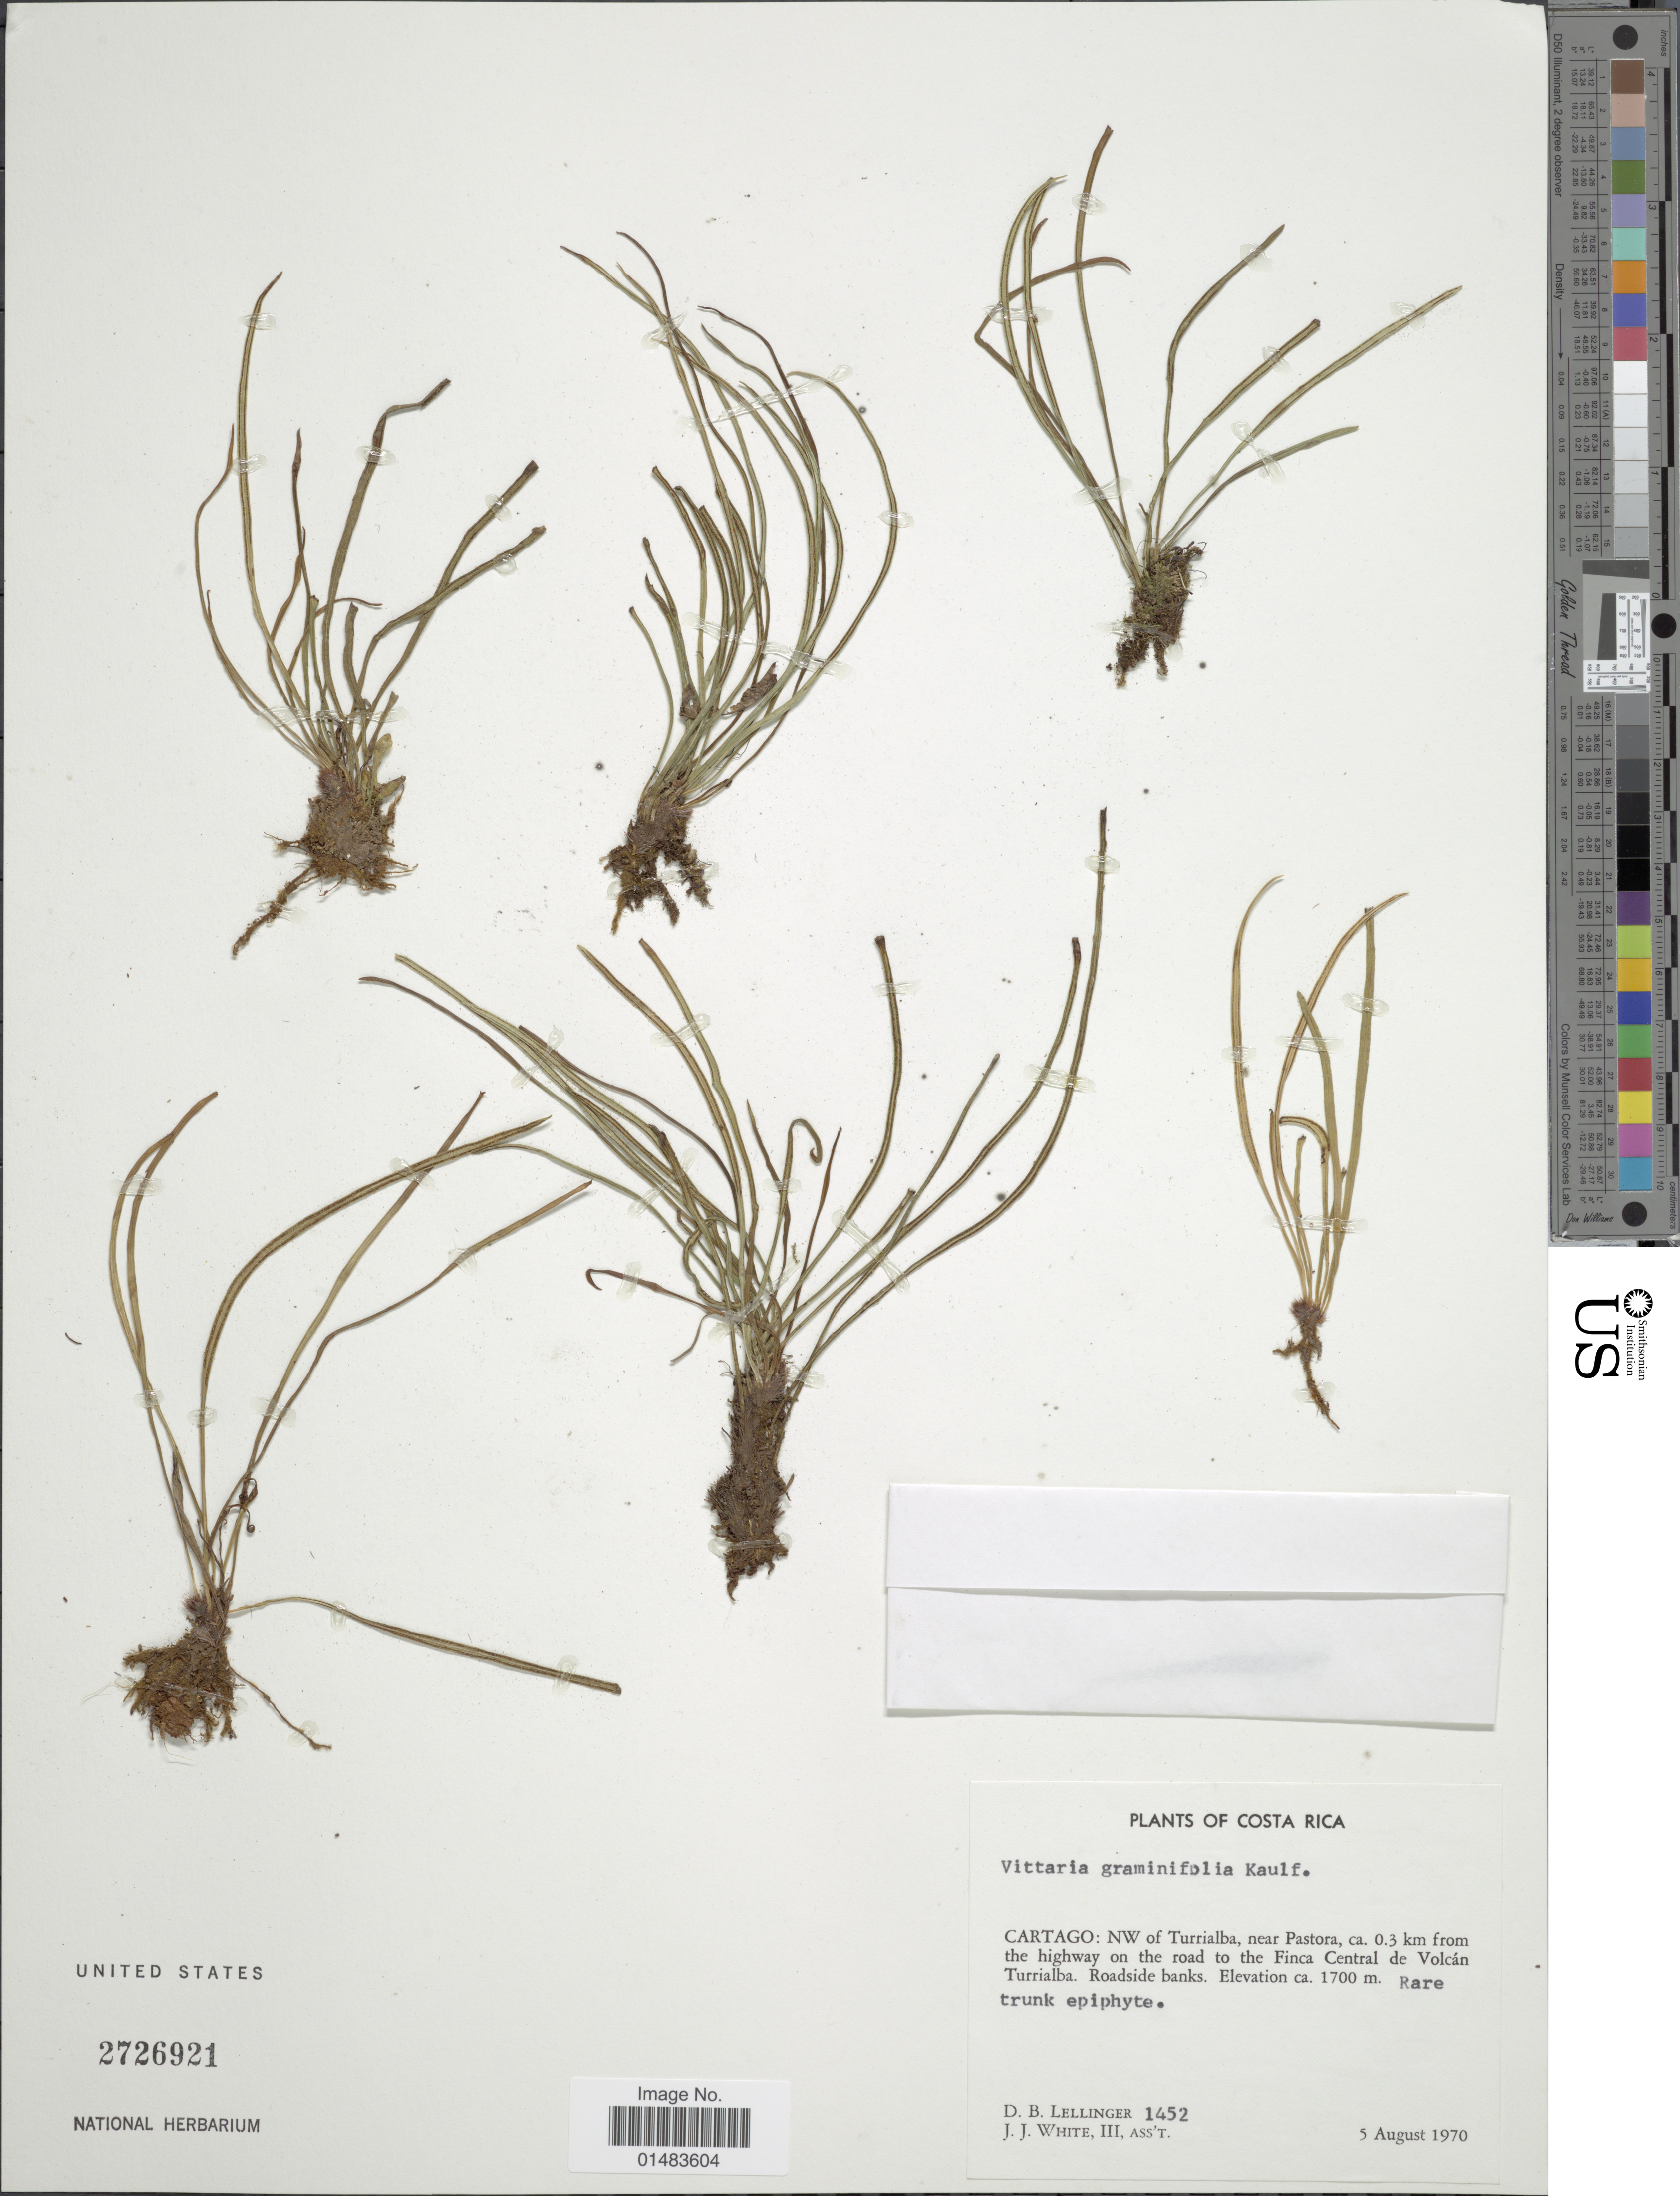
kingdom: Plantae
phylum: Tracheophyta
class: Polypodiopsida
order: Polypodiales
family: Pteridaceae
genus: Vittaria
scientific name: Vittaria graminifolia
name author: Kaulf.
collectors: D. B. Lellinger & J. J. White III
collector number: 1452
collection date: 1970-08-05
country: Costa Rica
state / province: Cartago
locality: NW. of Turrialba, near Pastora, ca. 0.3 km from the highway on the road to the finca Central de Volcan Turrialba. Roadside banks, rare trunk epiphyte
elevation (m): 1700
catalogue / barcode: US 2726921